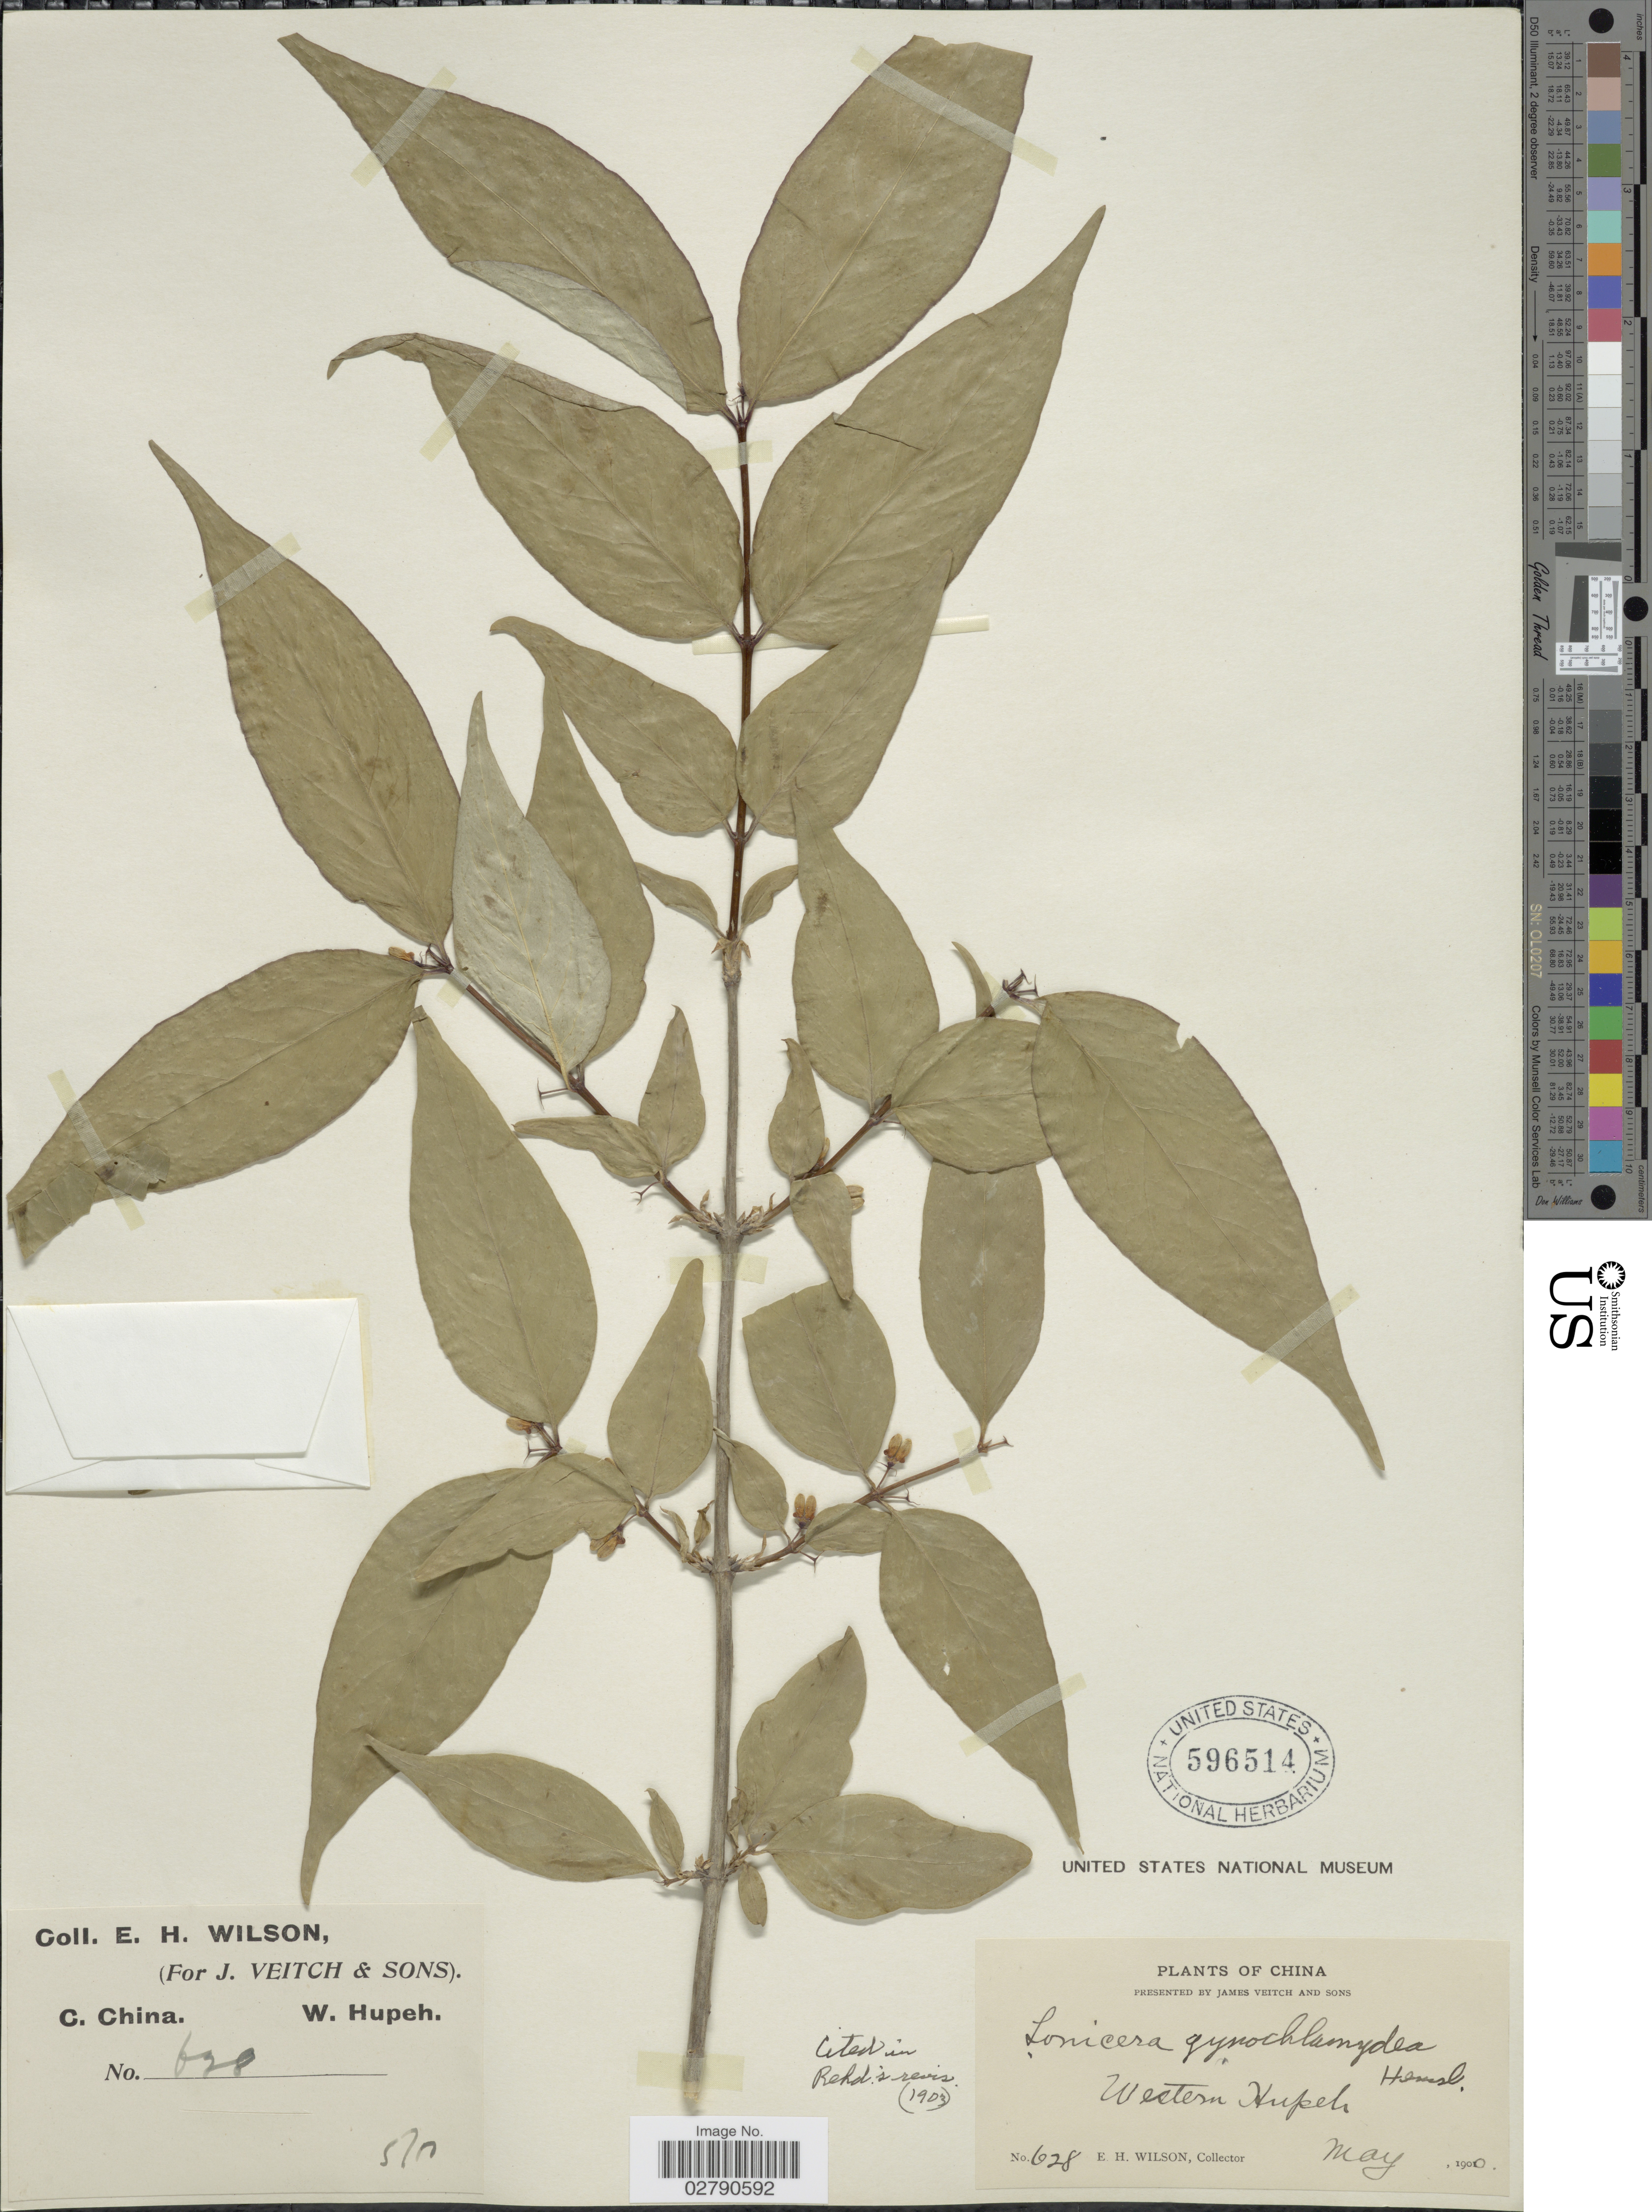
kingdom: Plantae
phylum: Tracheophyta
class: Magnoliopsida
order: Dipsacales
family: Caprifoliaceae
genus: Lonicera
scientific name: Lonicera gynochlamydea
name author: Hemsl.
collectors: E. Wilson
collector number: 628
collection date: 1900-05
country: China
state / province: Hubei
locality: C. China. Western Hupeh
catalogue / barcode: US 596514